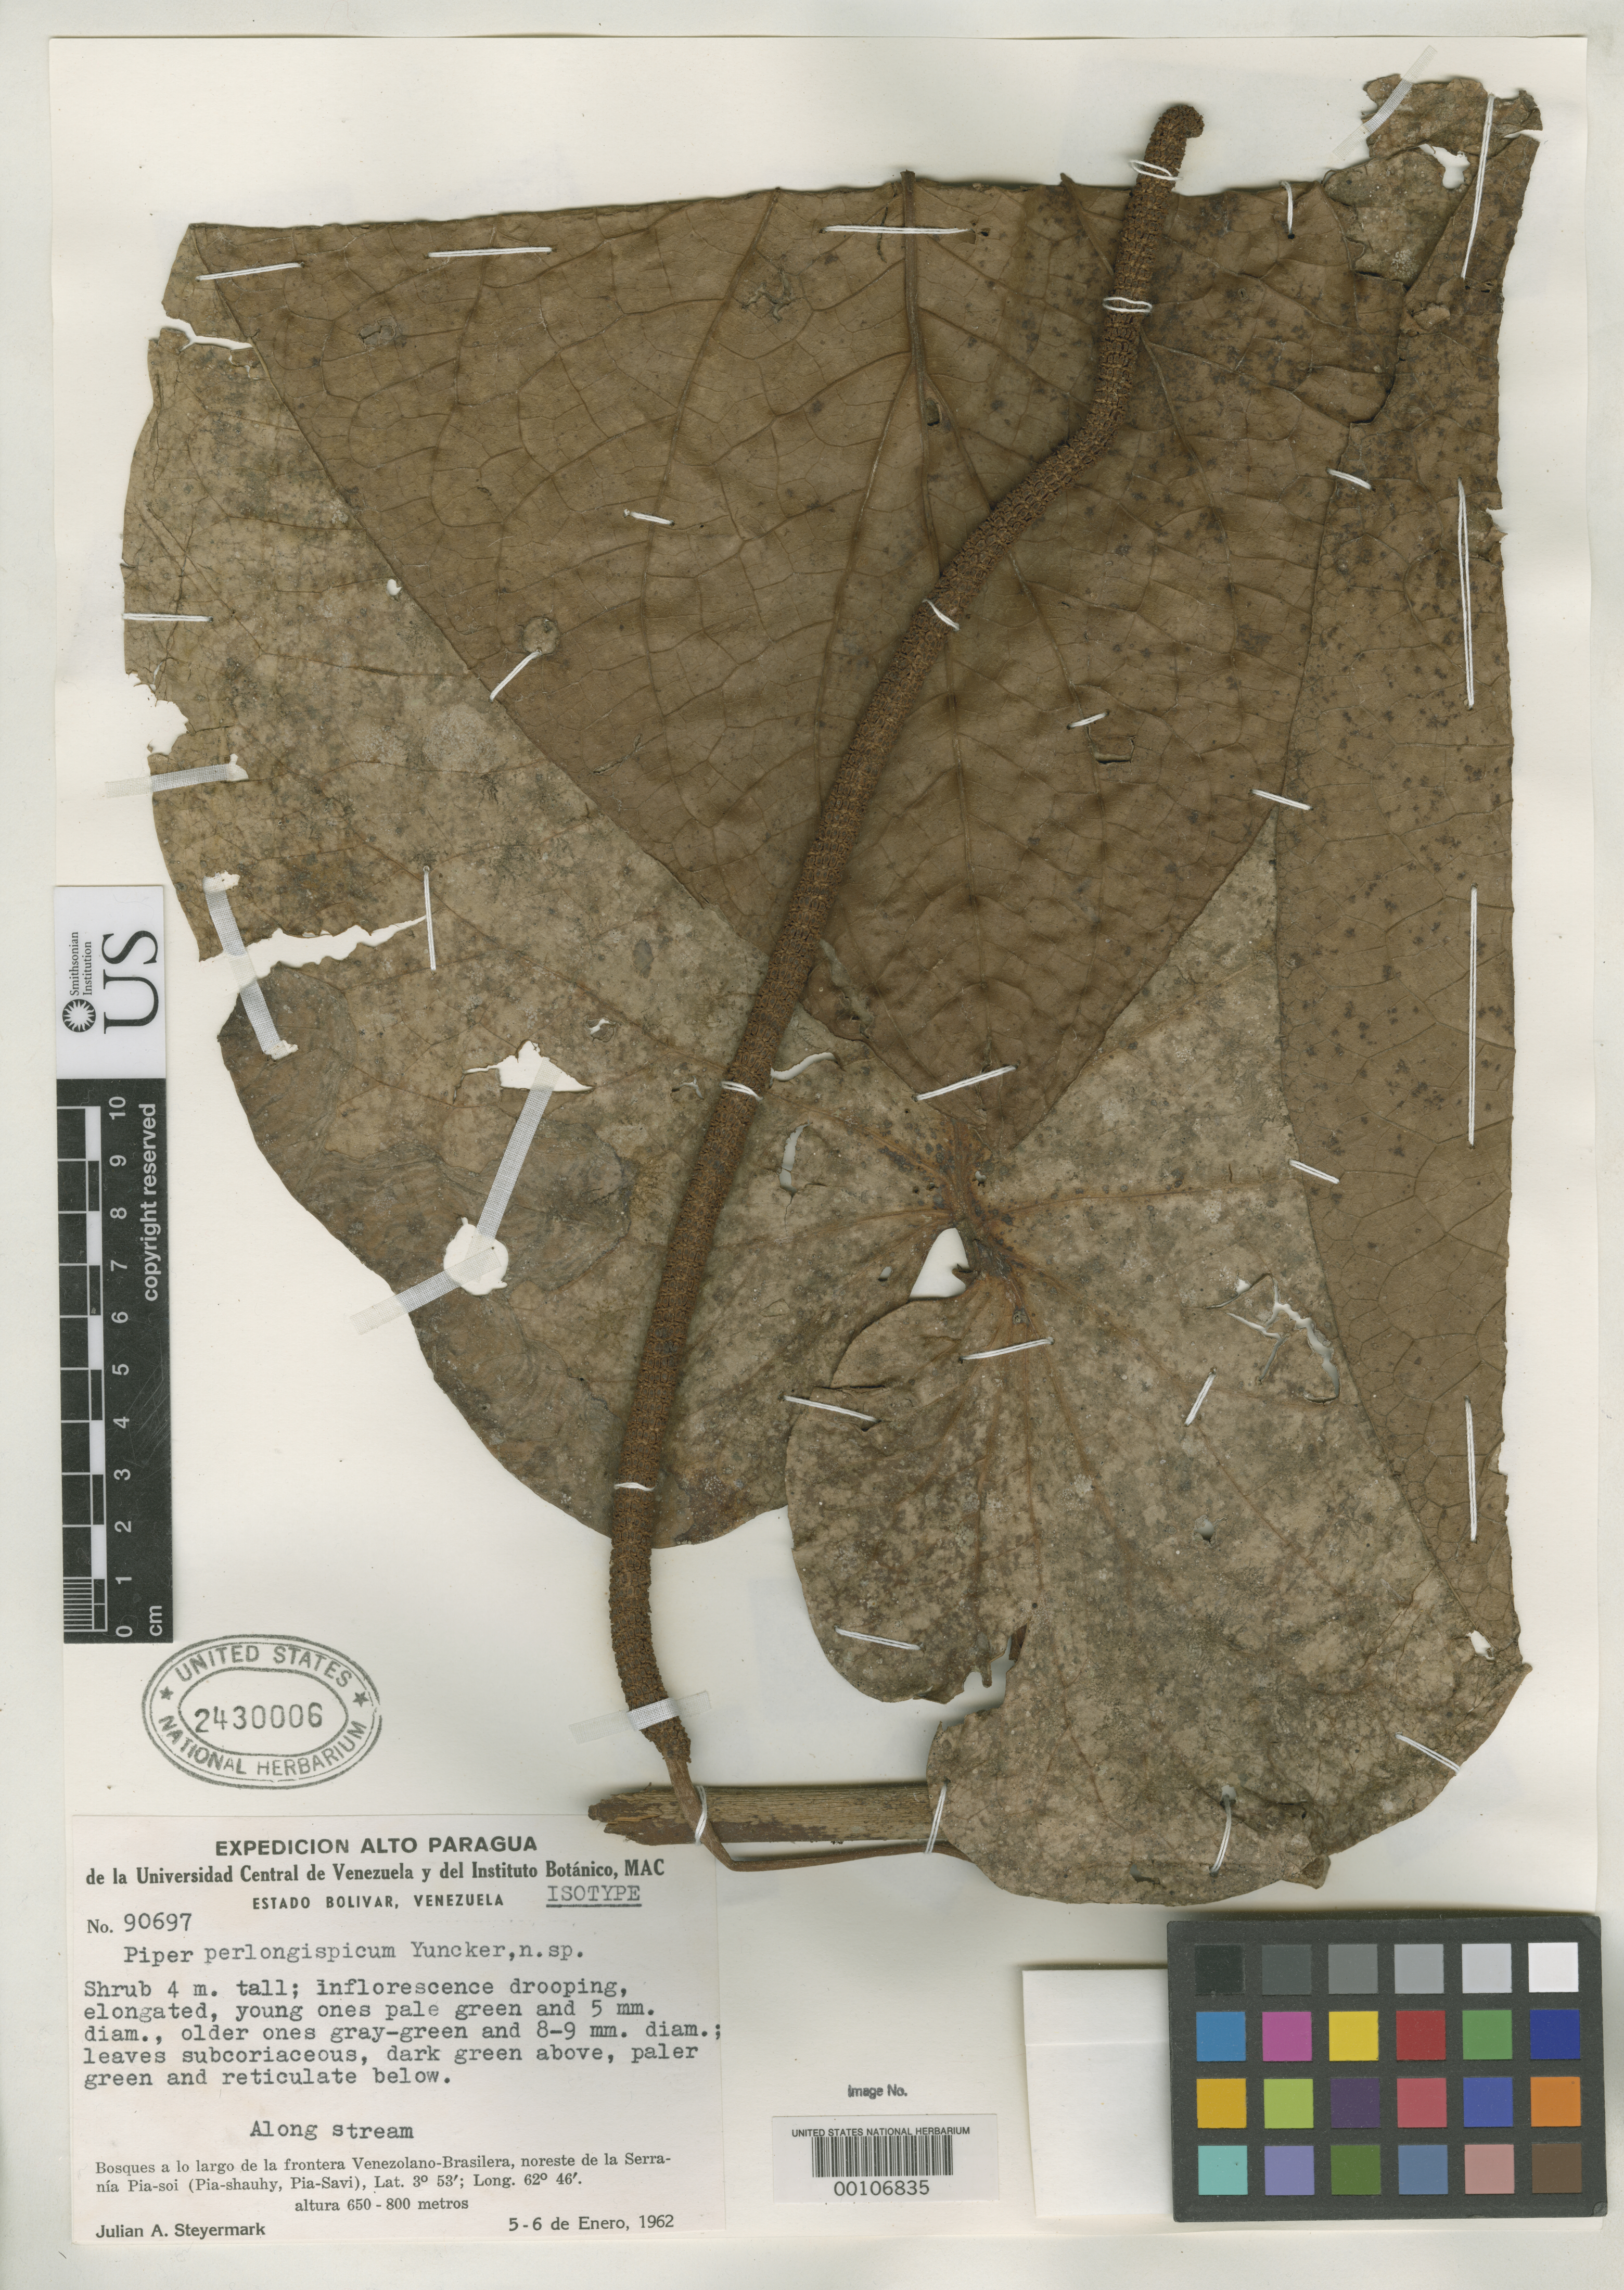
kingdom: Plantae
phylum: Tracheophyta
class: Magnoliopsida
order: Piperales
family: Piperaceae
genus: Piper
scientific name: Piper perlongispicum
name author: Yunck.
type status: Isotype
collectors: J. Steyermark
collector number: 90697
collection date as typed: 05 Jan 1962 to 06 Jan 1962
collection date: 1962-01-05/1962-01-06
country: Venezuela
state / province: Bolivar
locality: Alto Rio Paragua.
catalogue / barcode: US 2430006